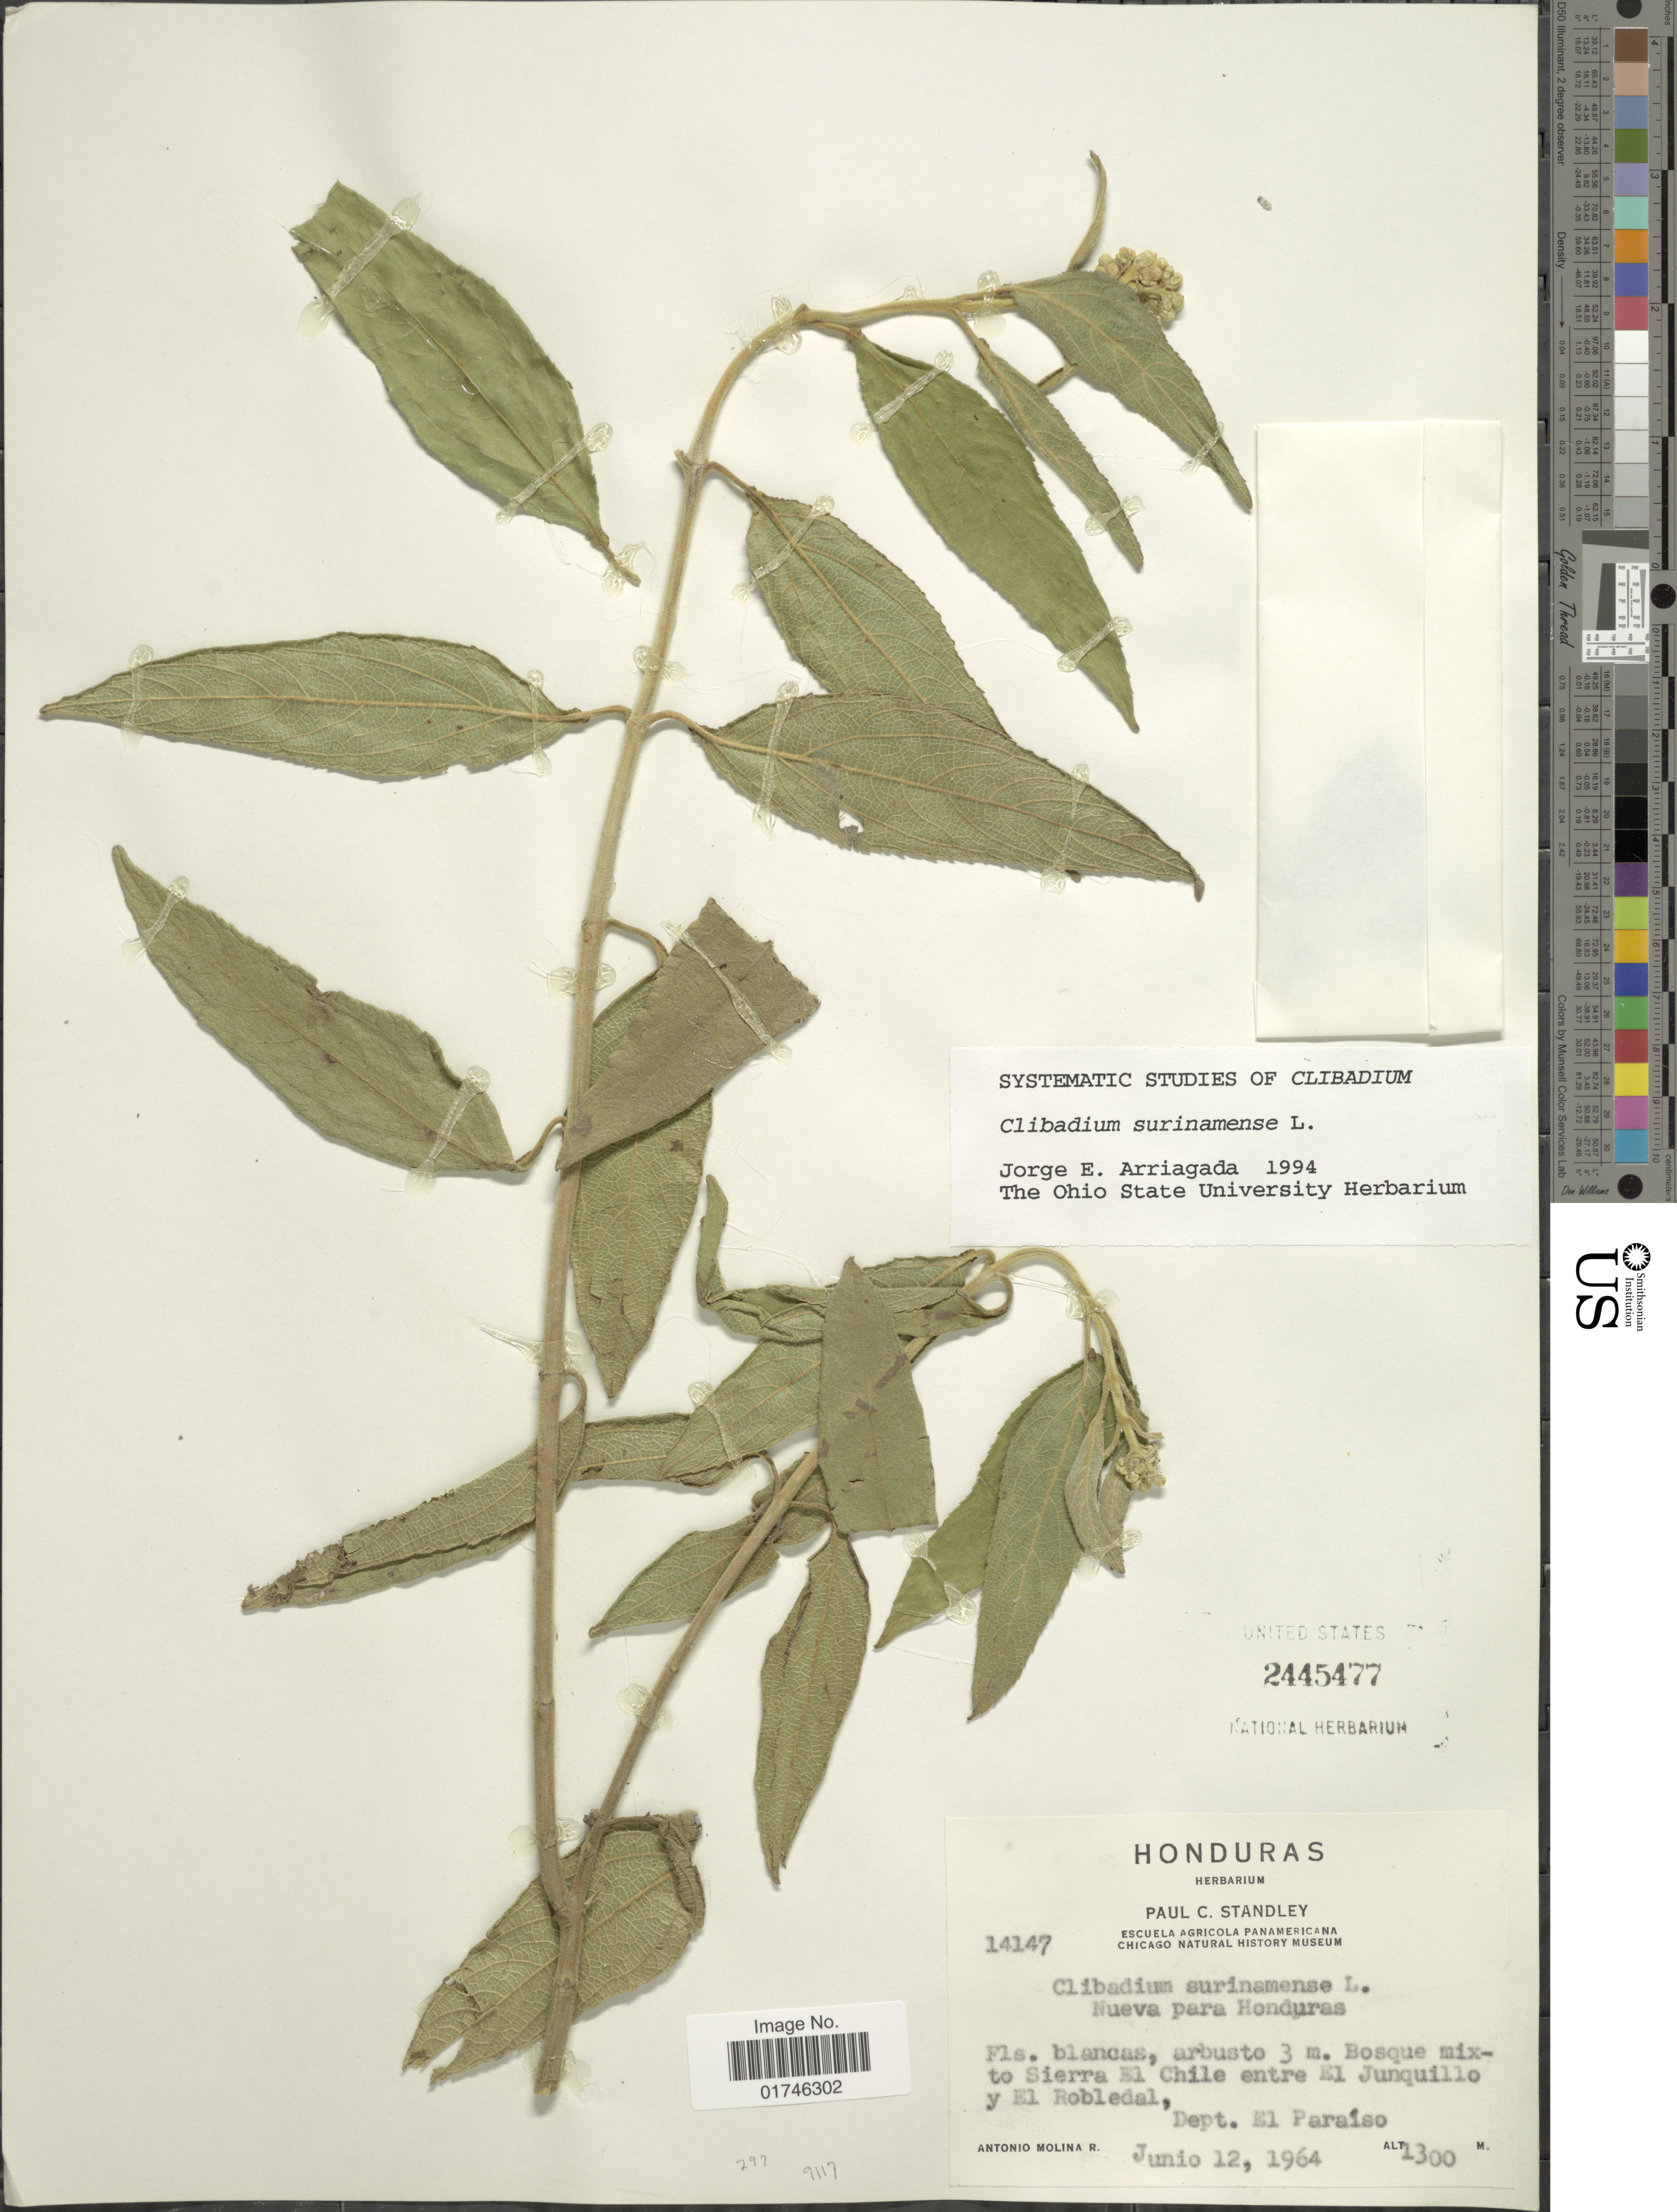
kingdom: Plantae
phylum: Tracheophyta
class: Magnoliopsida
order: Asterales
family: Asteraceae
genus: Clibadium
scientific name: Clibadium surinamense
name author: L.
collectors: A. Molina R.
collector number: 14147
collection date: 1964-06-12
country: Honduras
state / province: El Paraíso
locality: Bosque mixto Sierra El Chile entre El Junquillo y El Robledal. Dept. El Paraiso.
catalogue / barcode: US 2445477